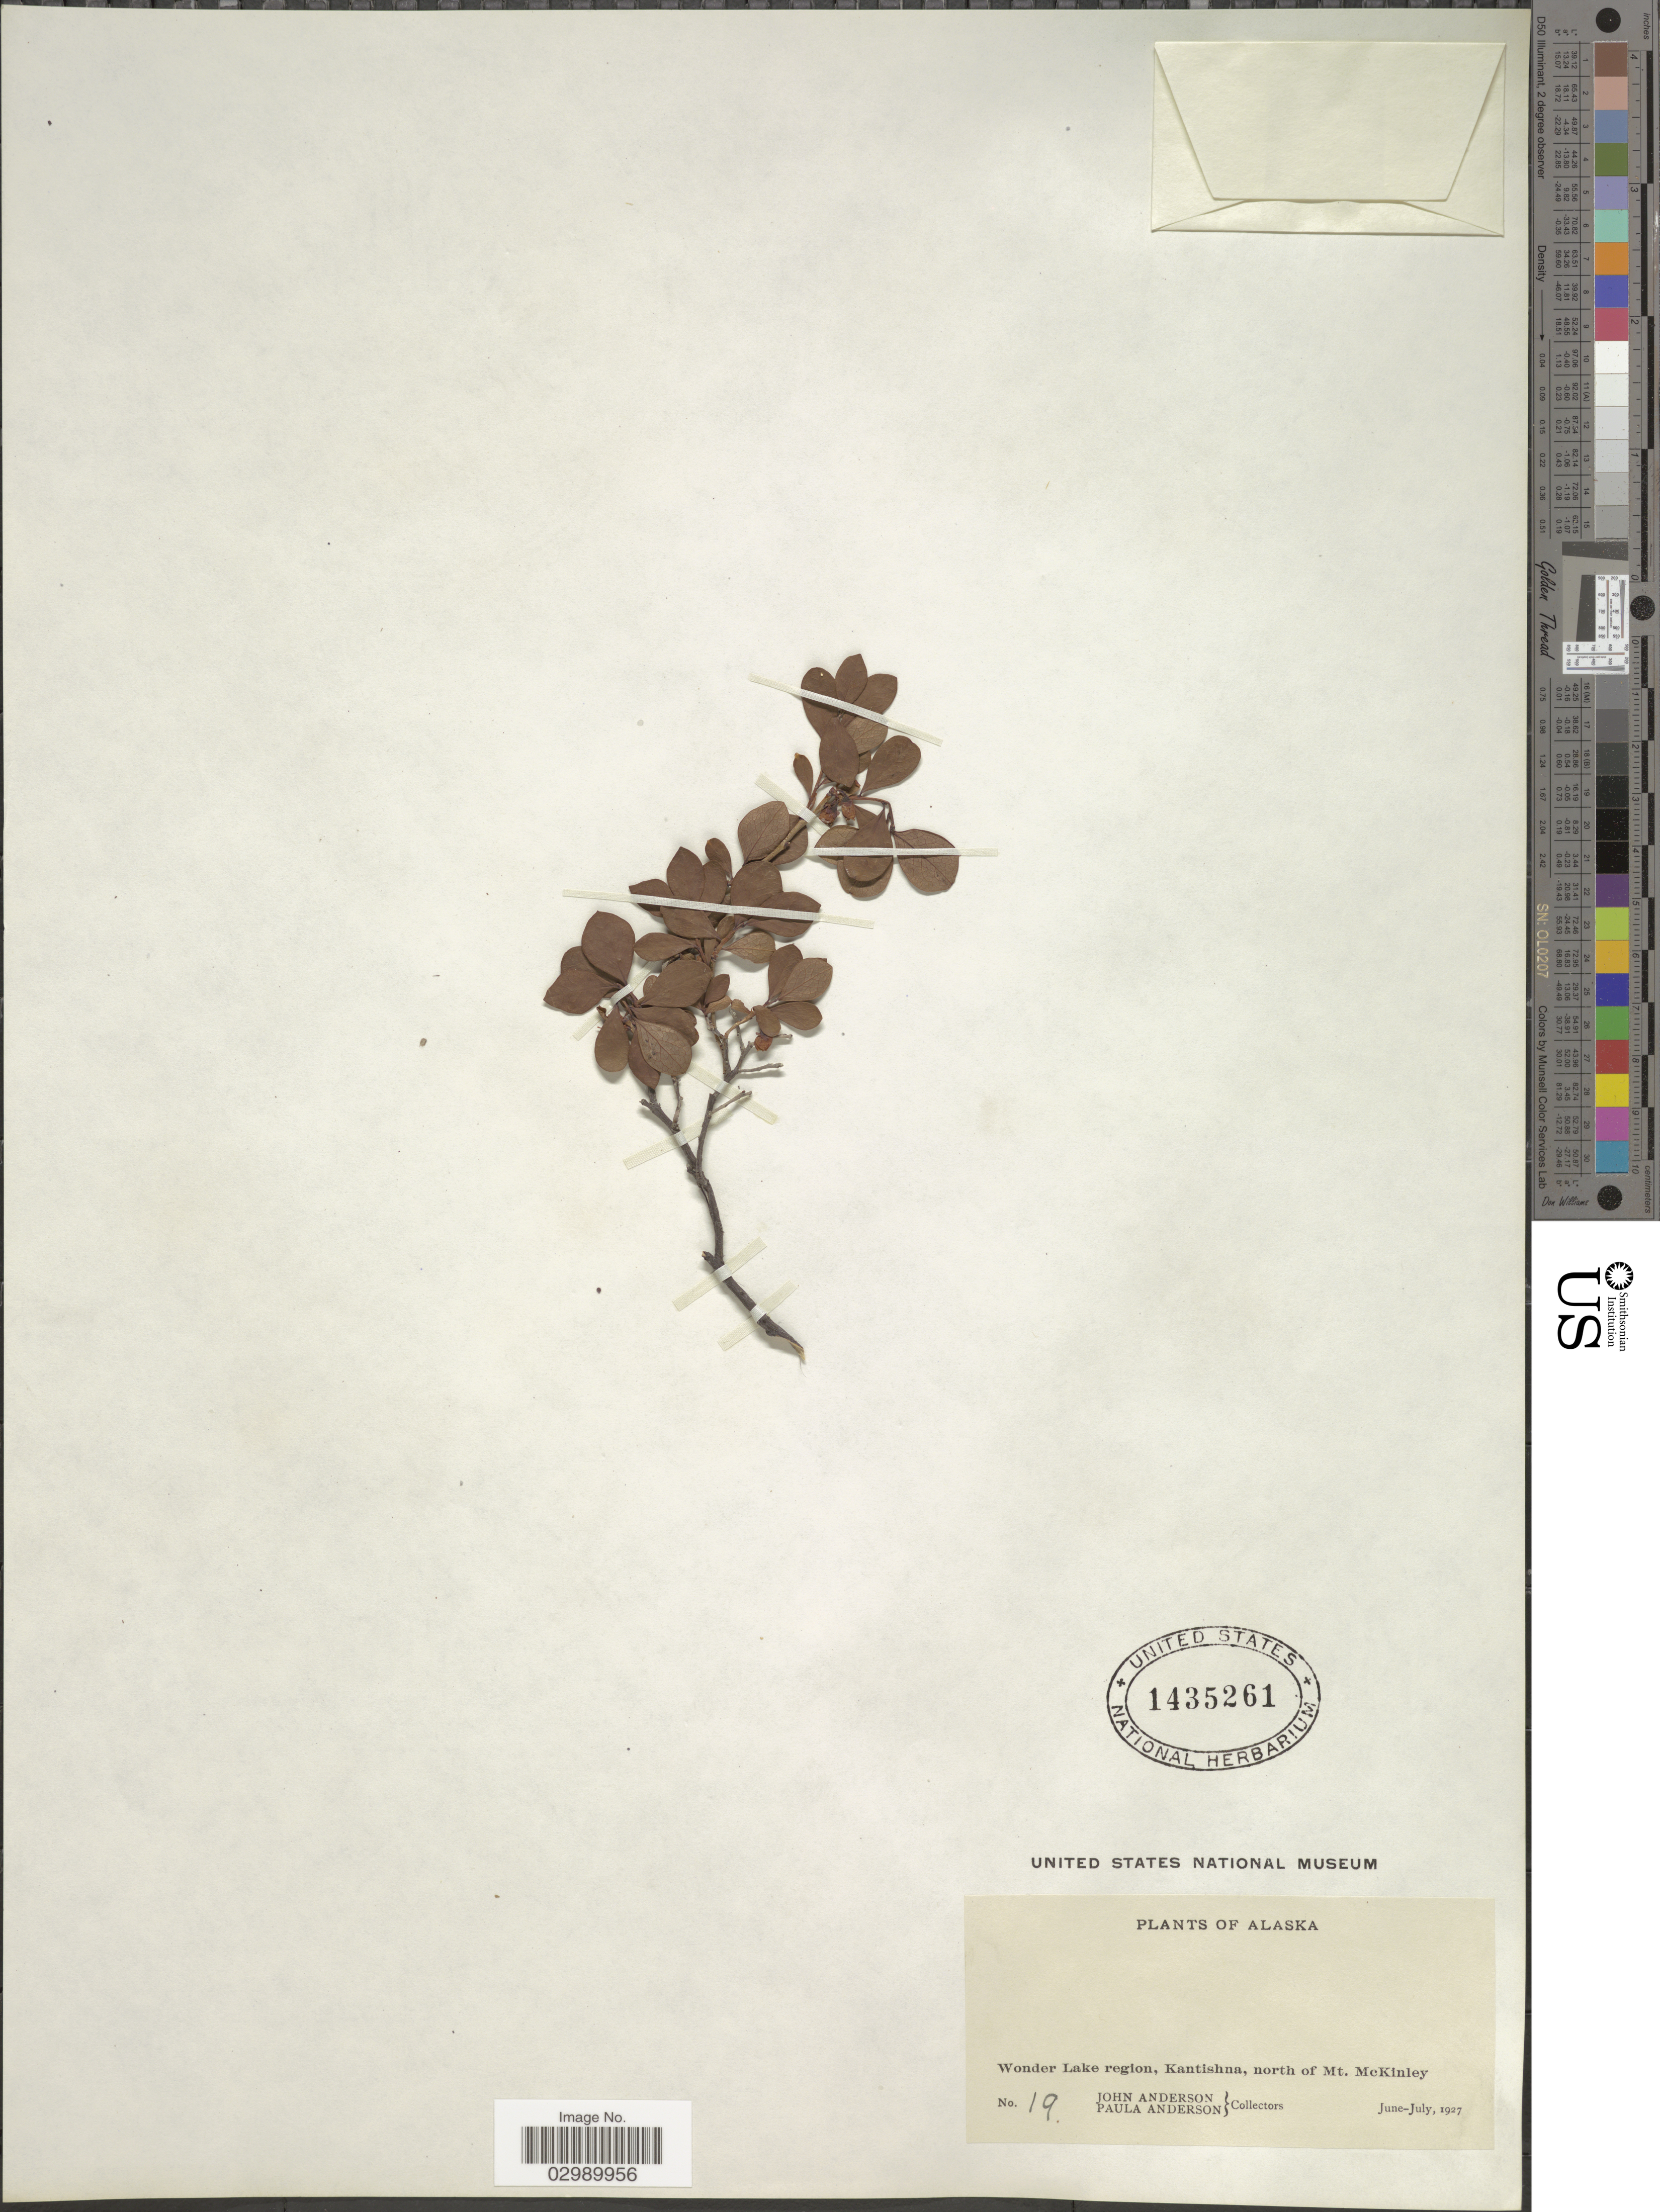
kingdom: Plantae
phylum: Tracheophyta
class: Magnoliopsida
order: Ericales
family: Ericaceae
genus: Vaccinium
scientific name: Vaccinium uliginosum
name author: L.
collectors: J. Anderson & P. Anderson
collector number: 19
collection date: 1927-06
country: United States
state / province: Alaska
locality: Wonder Lake region, north of Mt. McKinley.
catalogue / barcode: US 1435261